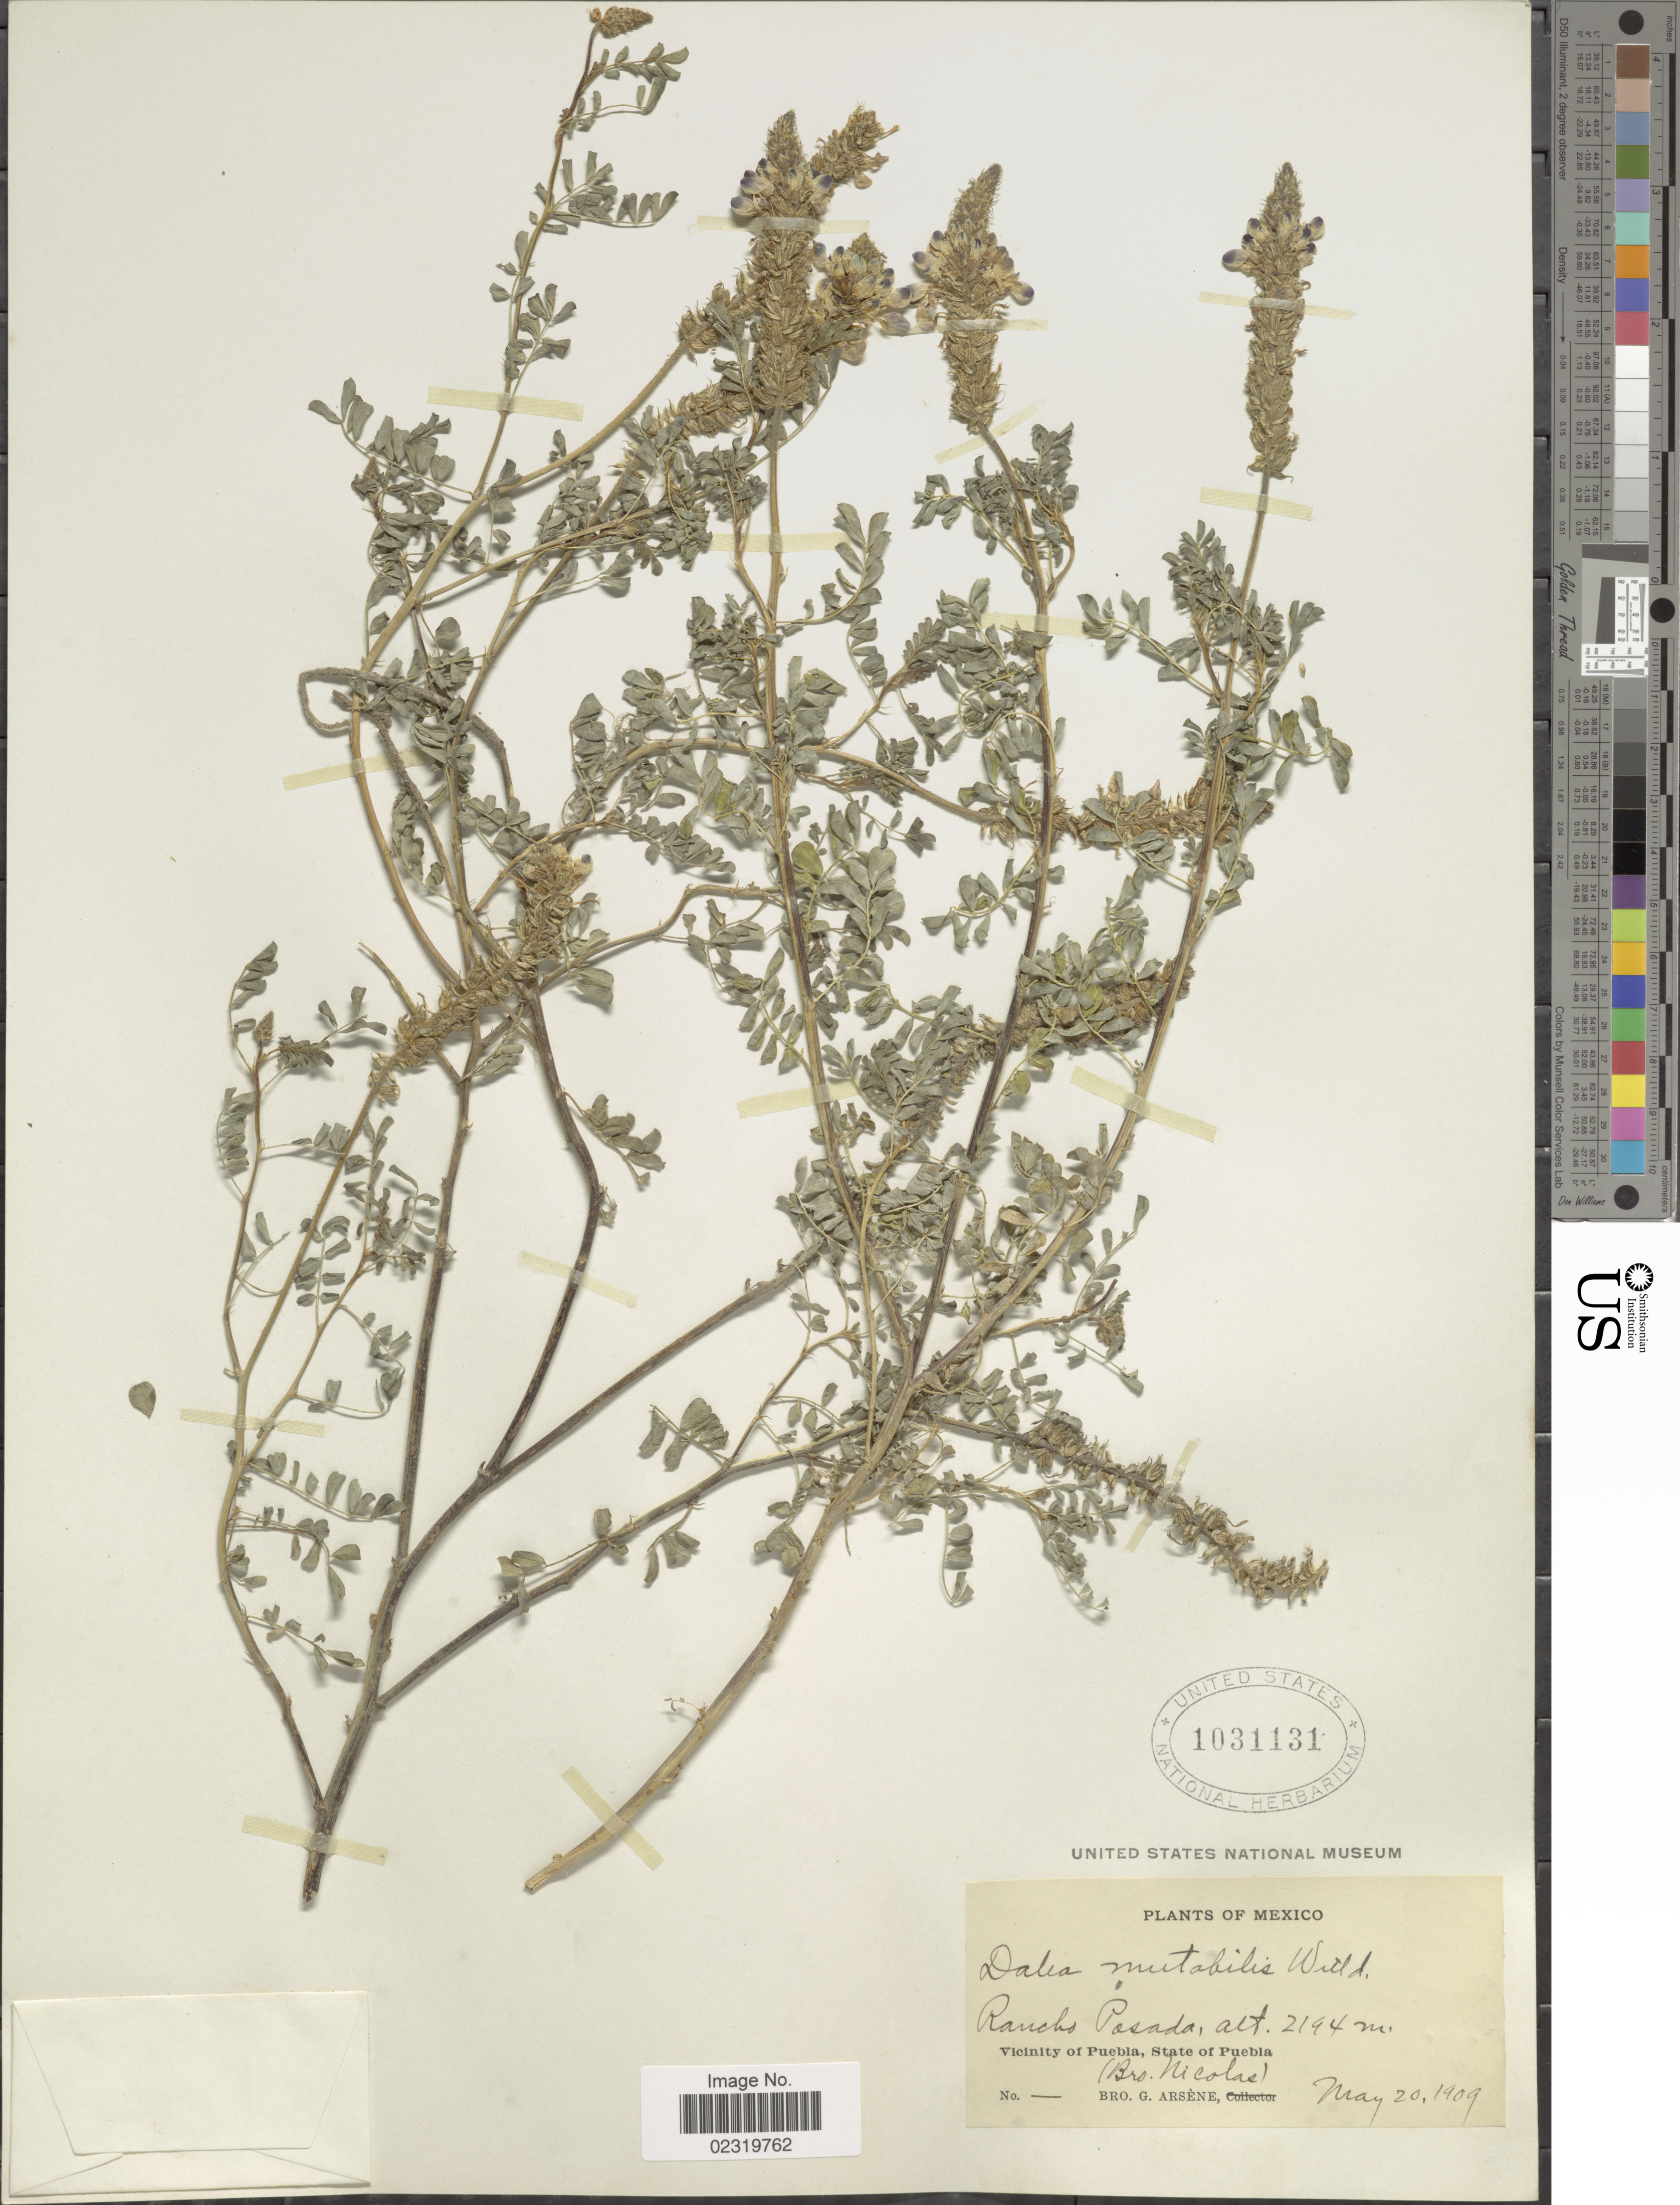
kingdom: Plantae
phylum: Tracheophyta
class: Magnoliopsida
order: Fabales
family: Fabaceae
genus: Dalea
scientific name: Dalea obovatifolia var. obovatifolia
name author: Ortega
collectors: B. Nicolas & Bro. G. Arsène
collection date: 1909-05-20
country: Mexico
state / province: Puebla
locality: Rancho Posadas, Vicinity of Puebla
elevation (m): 2194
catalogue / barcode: US 1031131